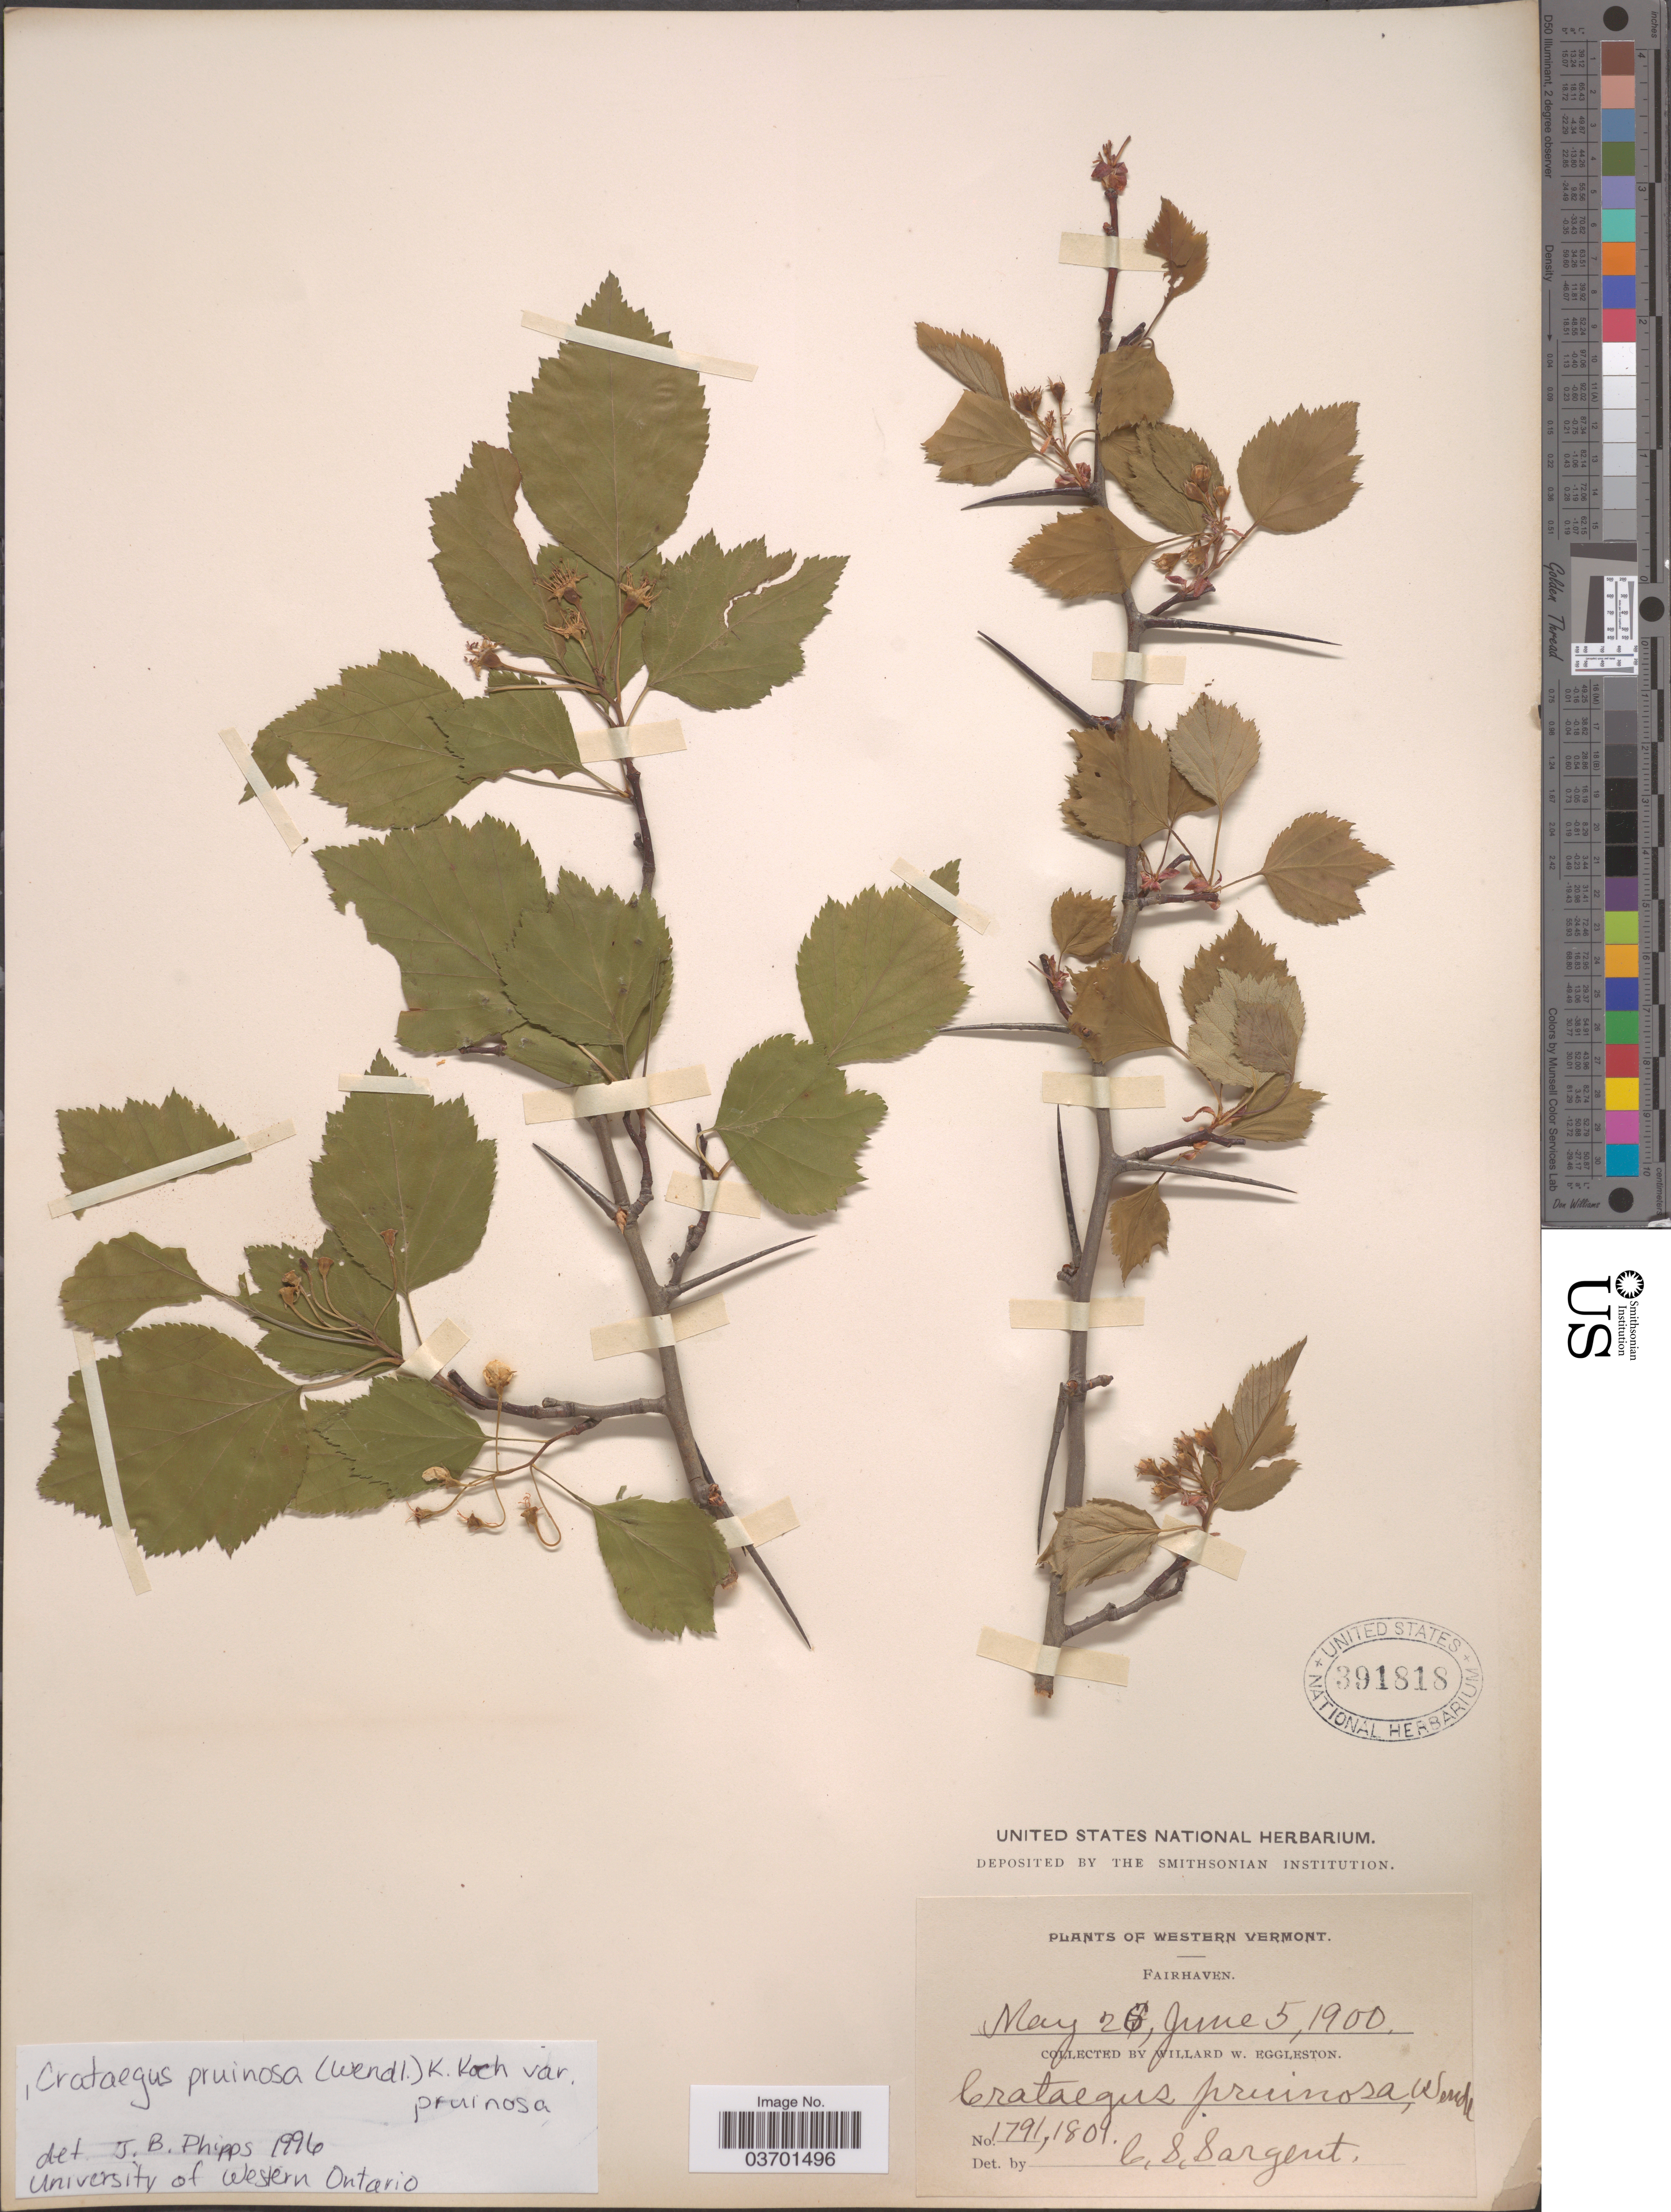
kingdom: Plantae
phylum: Tracheophyta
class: Magnoliopsida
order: Rosales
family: Rosaceae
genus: Crataegus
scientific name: Crataegus pruinosa var. pruinosa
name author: (H.L. Wendl.) K. Koch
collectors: W. W. Eggleston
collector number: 1791/1801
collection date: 1900-05-26/1900-06-05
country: United States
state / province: Vermont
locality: Western Vermont. Fairhaven.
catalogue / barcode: US 391818